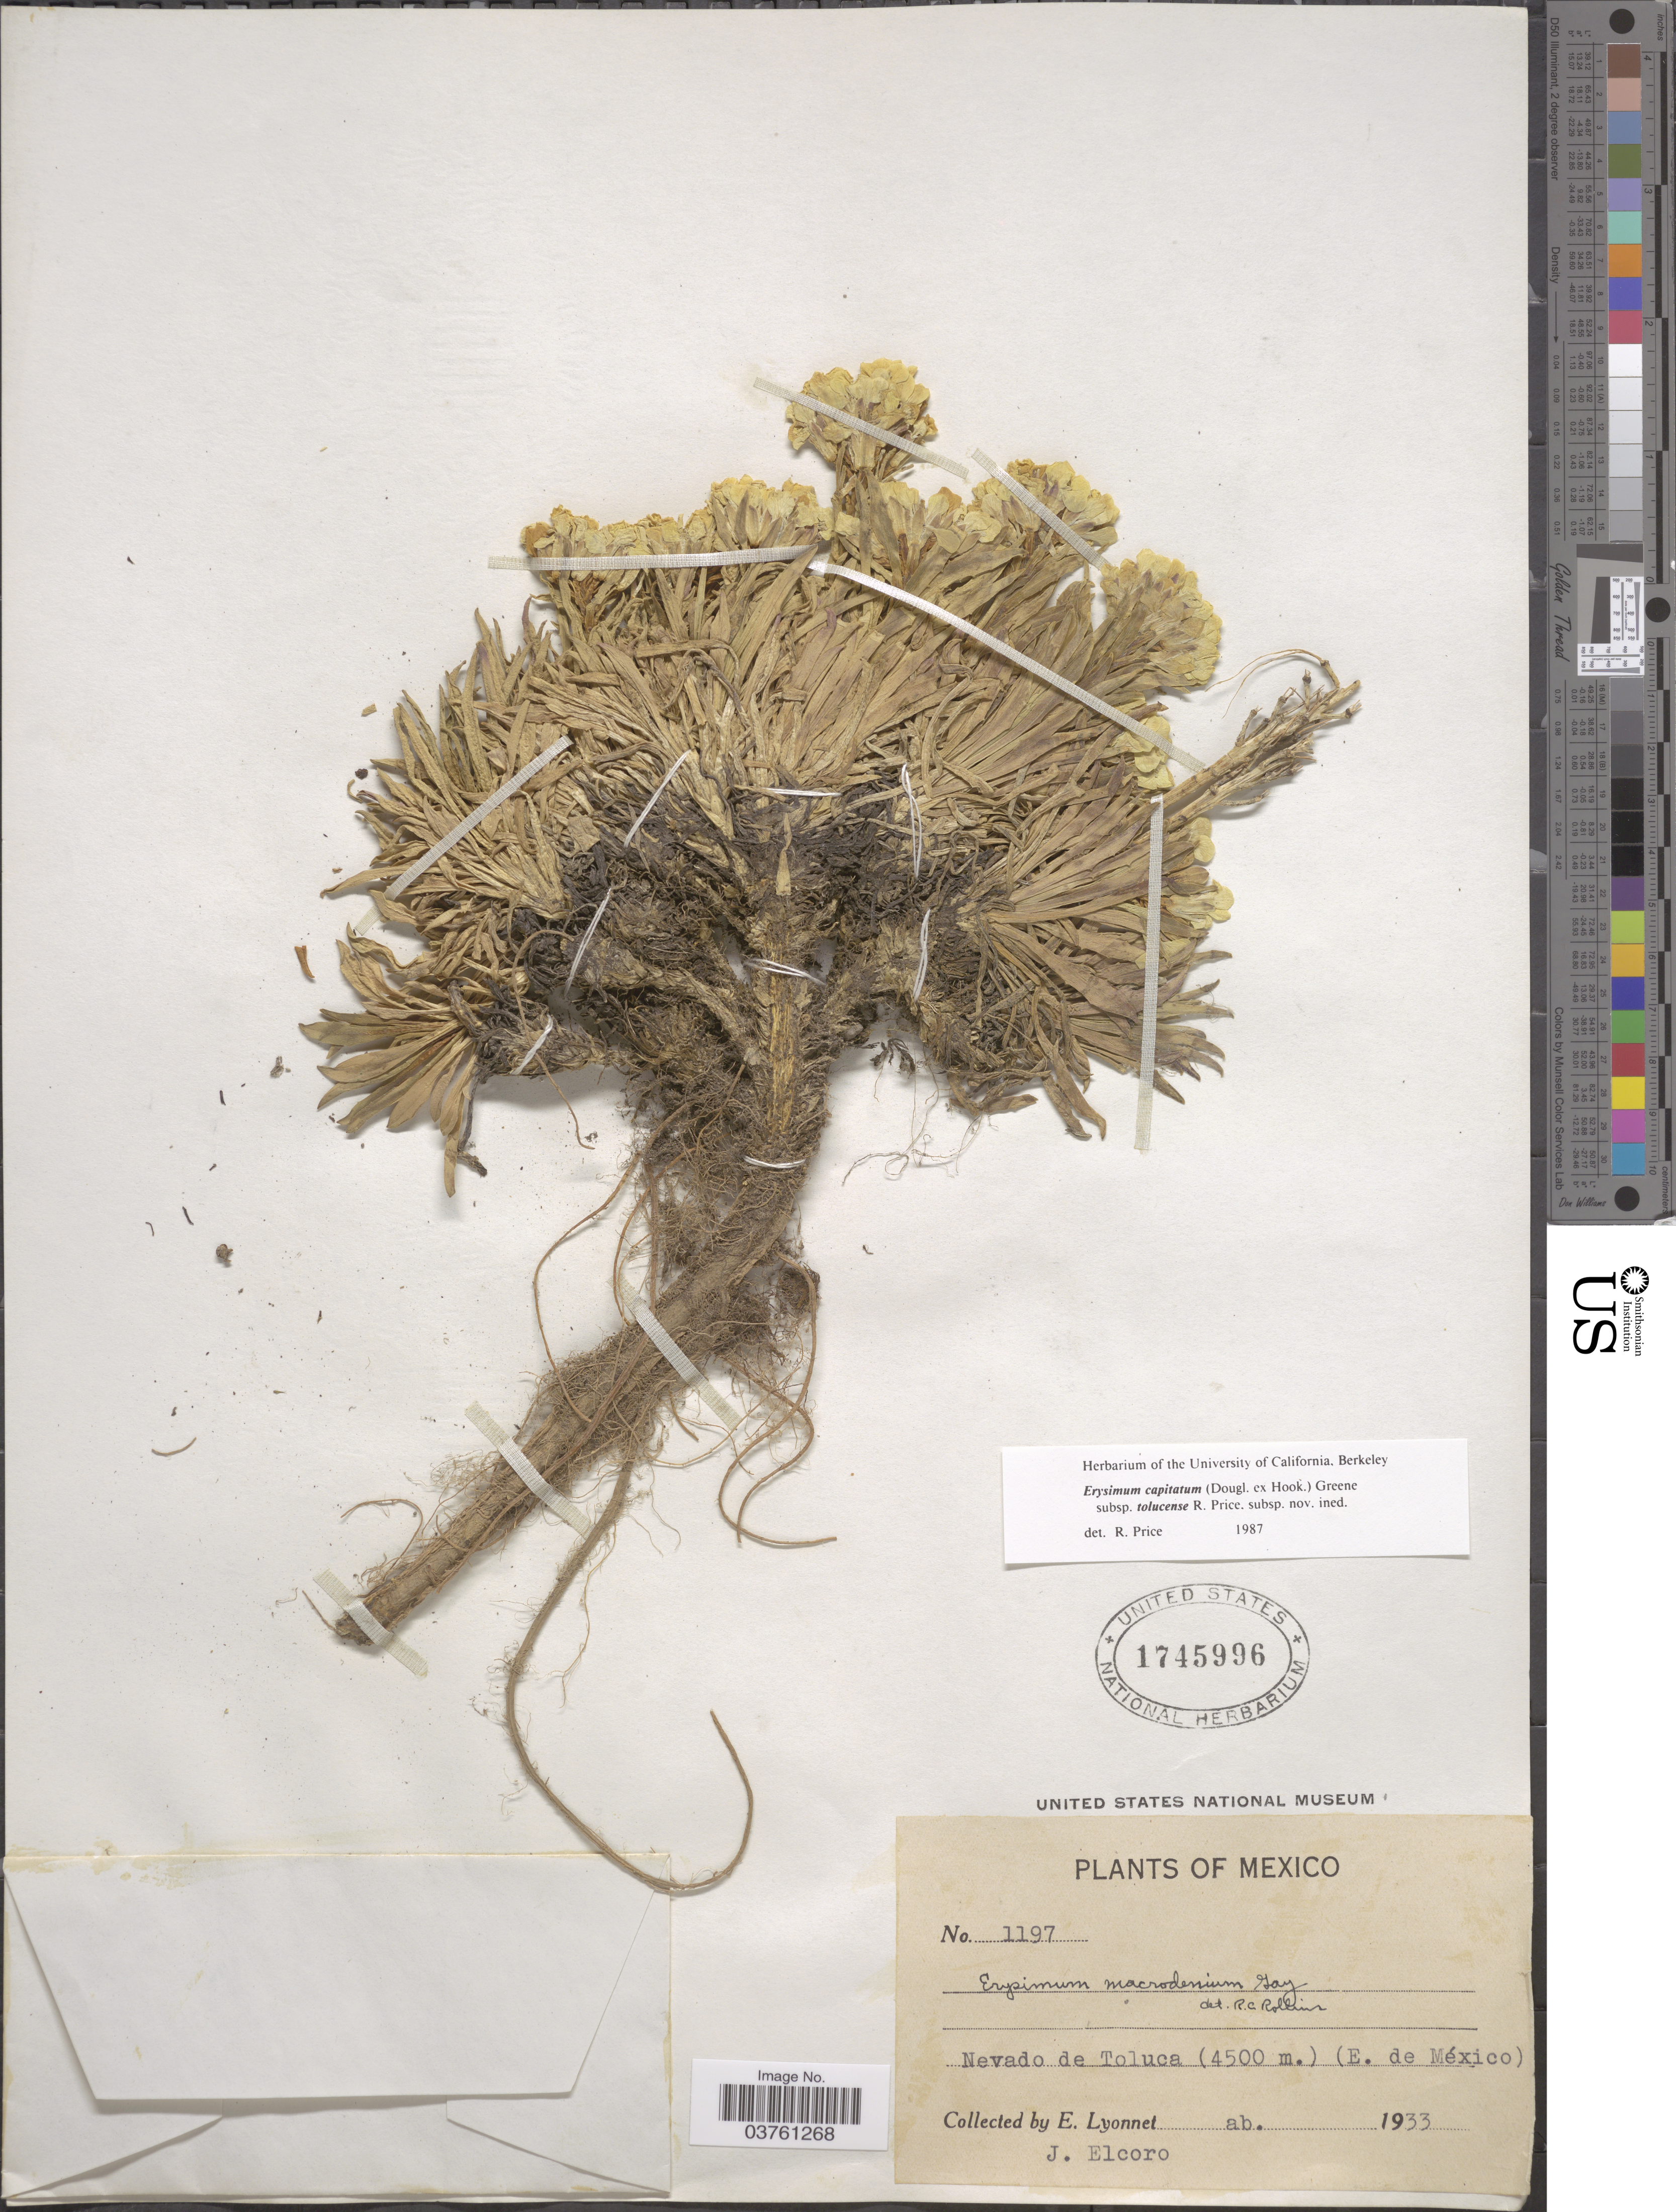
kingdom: Plantae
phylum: Tracheophyta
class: Magnoliopsida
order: Brassicales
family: Brassicaceae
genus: Erysimum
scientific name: Erysimum capitatum subsp. tolucense R.A. Price subsp. nov. ined.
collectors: E. Lyonnet & J. Elcoro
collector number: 1197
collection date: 1933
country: Mexico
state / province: México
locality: Nevado de Toluca (E. de México).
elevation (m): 4500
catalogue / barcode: US 1745996